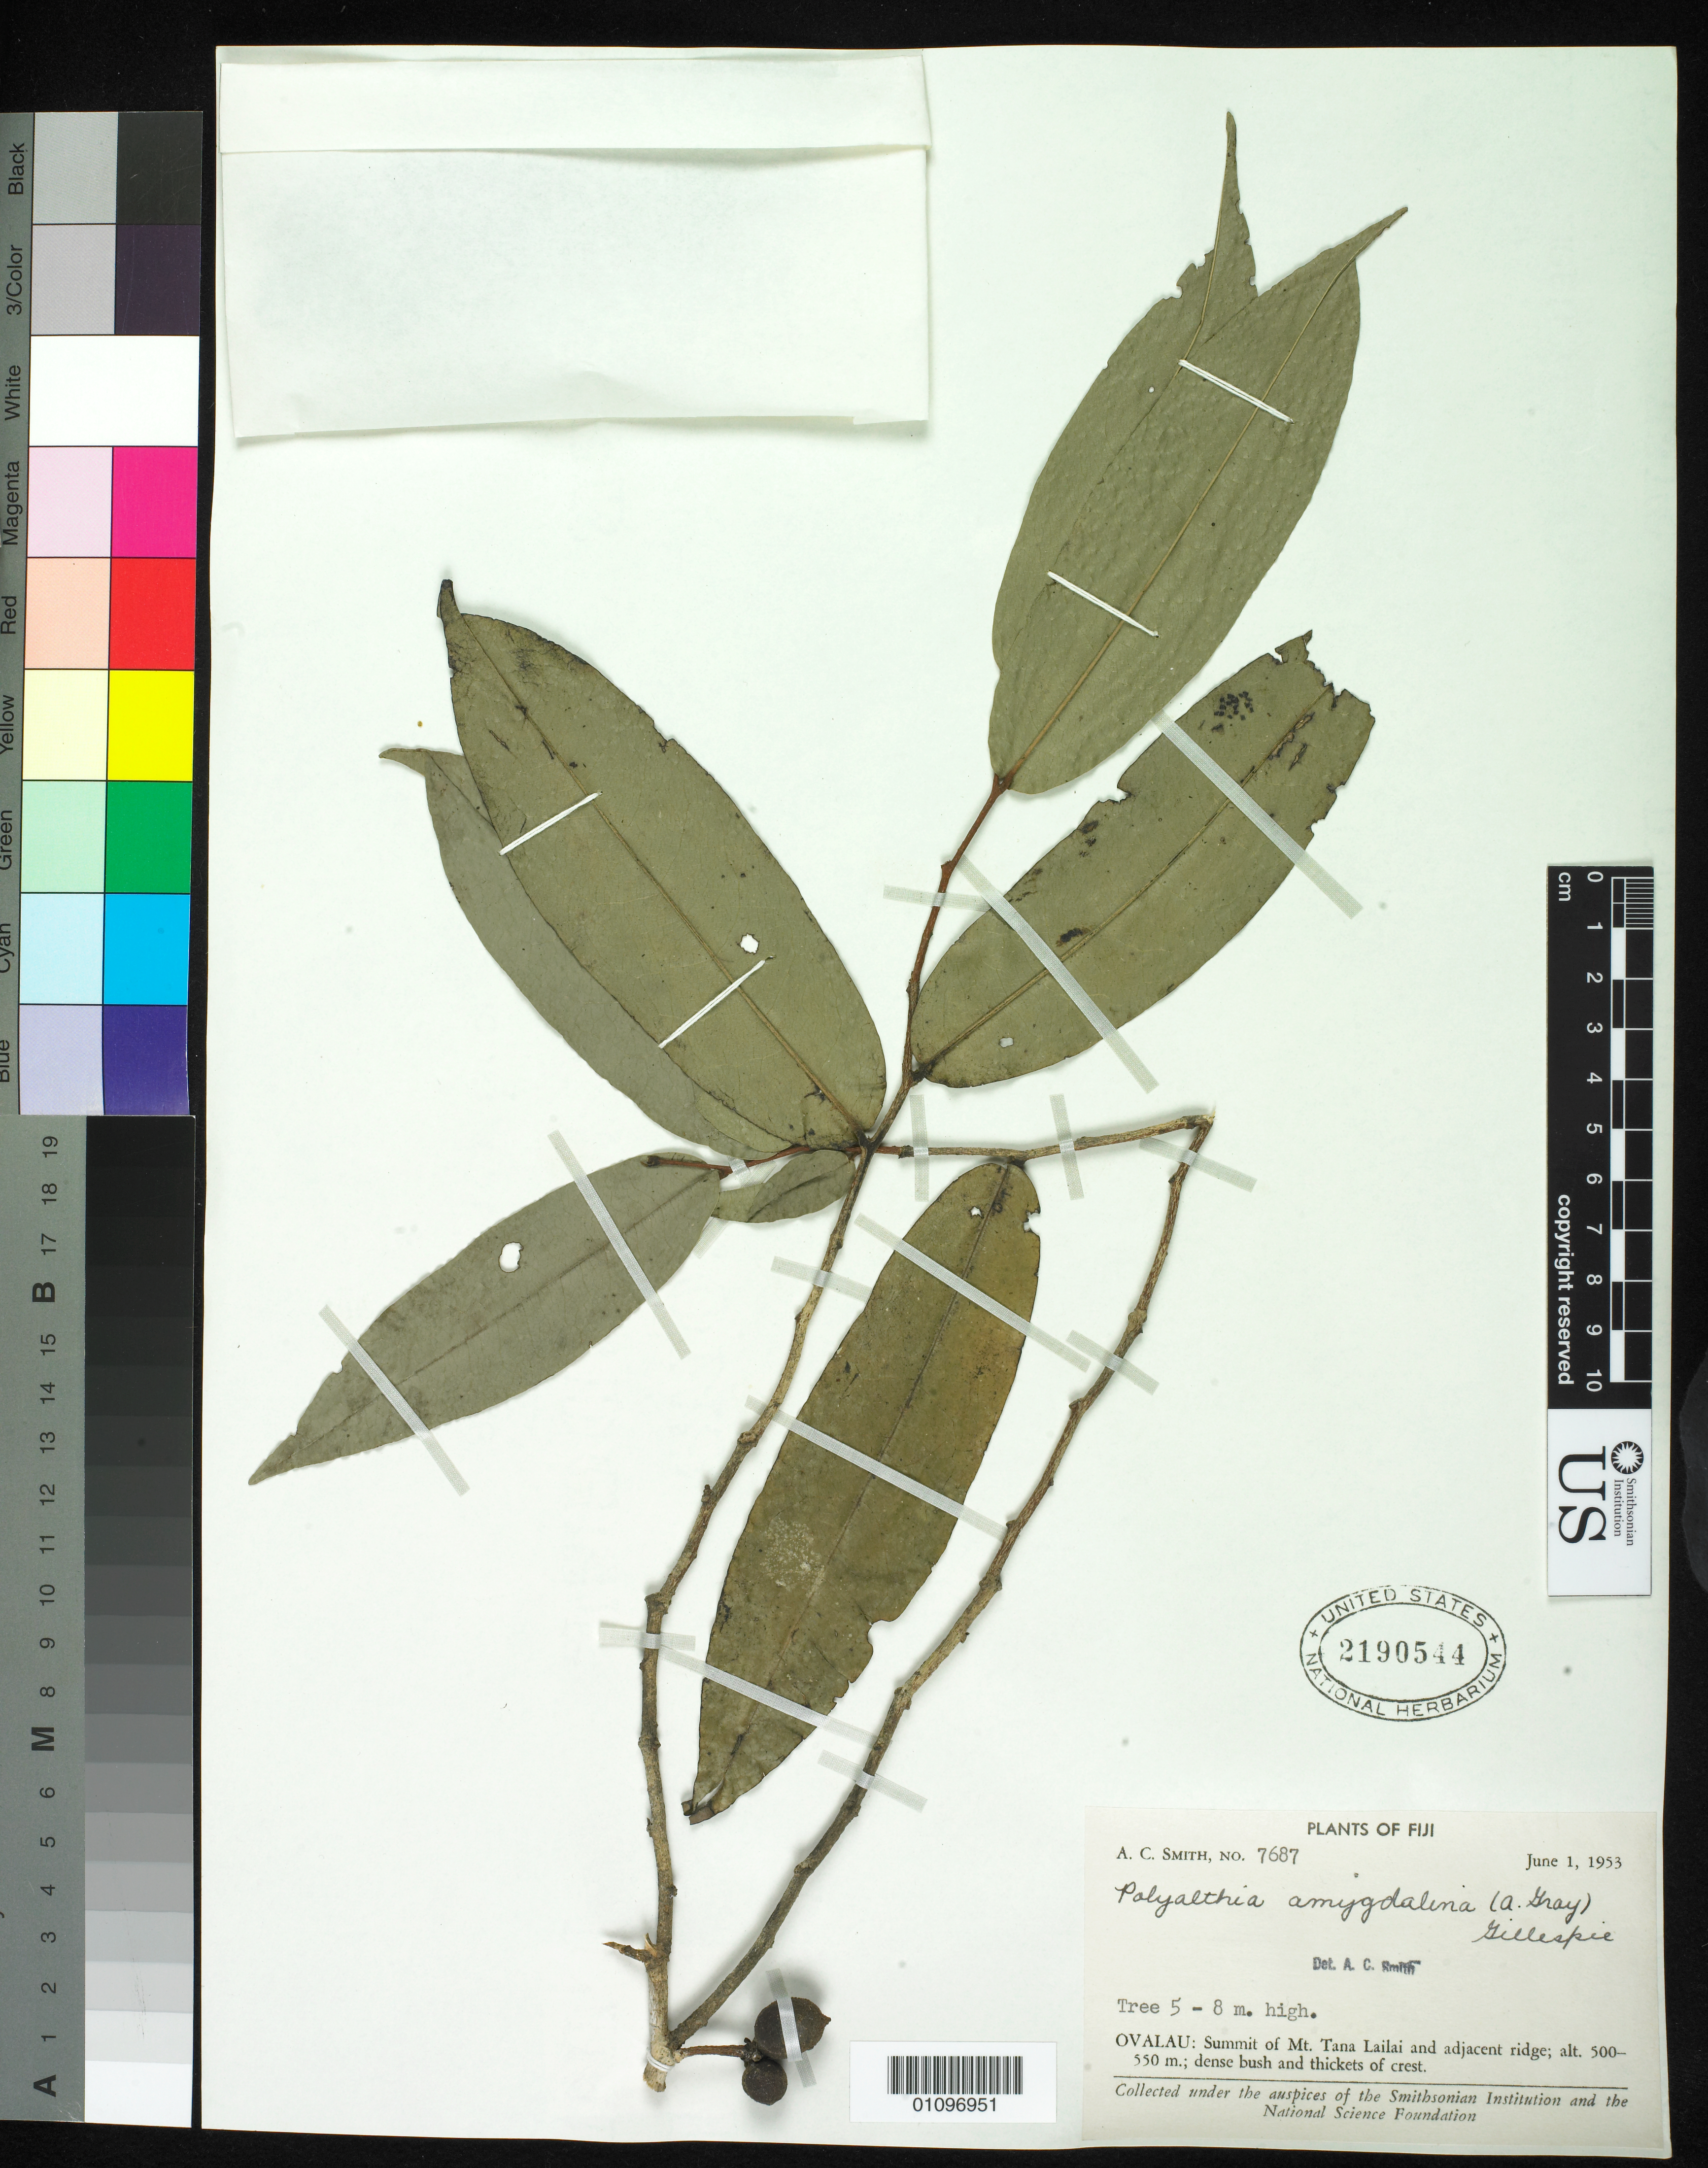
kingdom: Plantae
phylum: Tracheophyta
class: Magnoliopsida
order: Magnoliales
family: Annonaceae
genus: Polyalthia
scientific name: Polyalthia amygdalina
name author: (A. Gray) Gillespie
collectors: A. C. Smith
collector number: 7687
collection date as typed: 01 Jun 1953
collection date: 1953-06-01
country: Fiji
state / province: Eastern Division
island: Ovalau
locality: Mt. tana lailai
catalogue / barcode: US 2190544